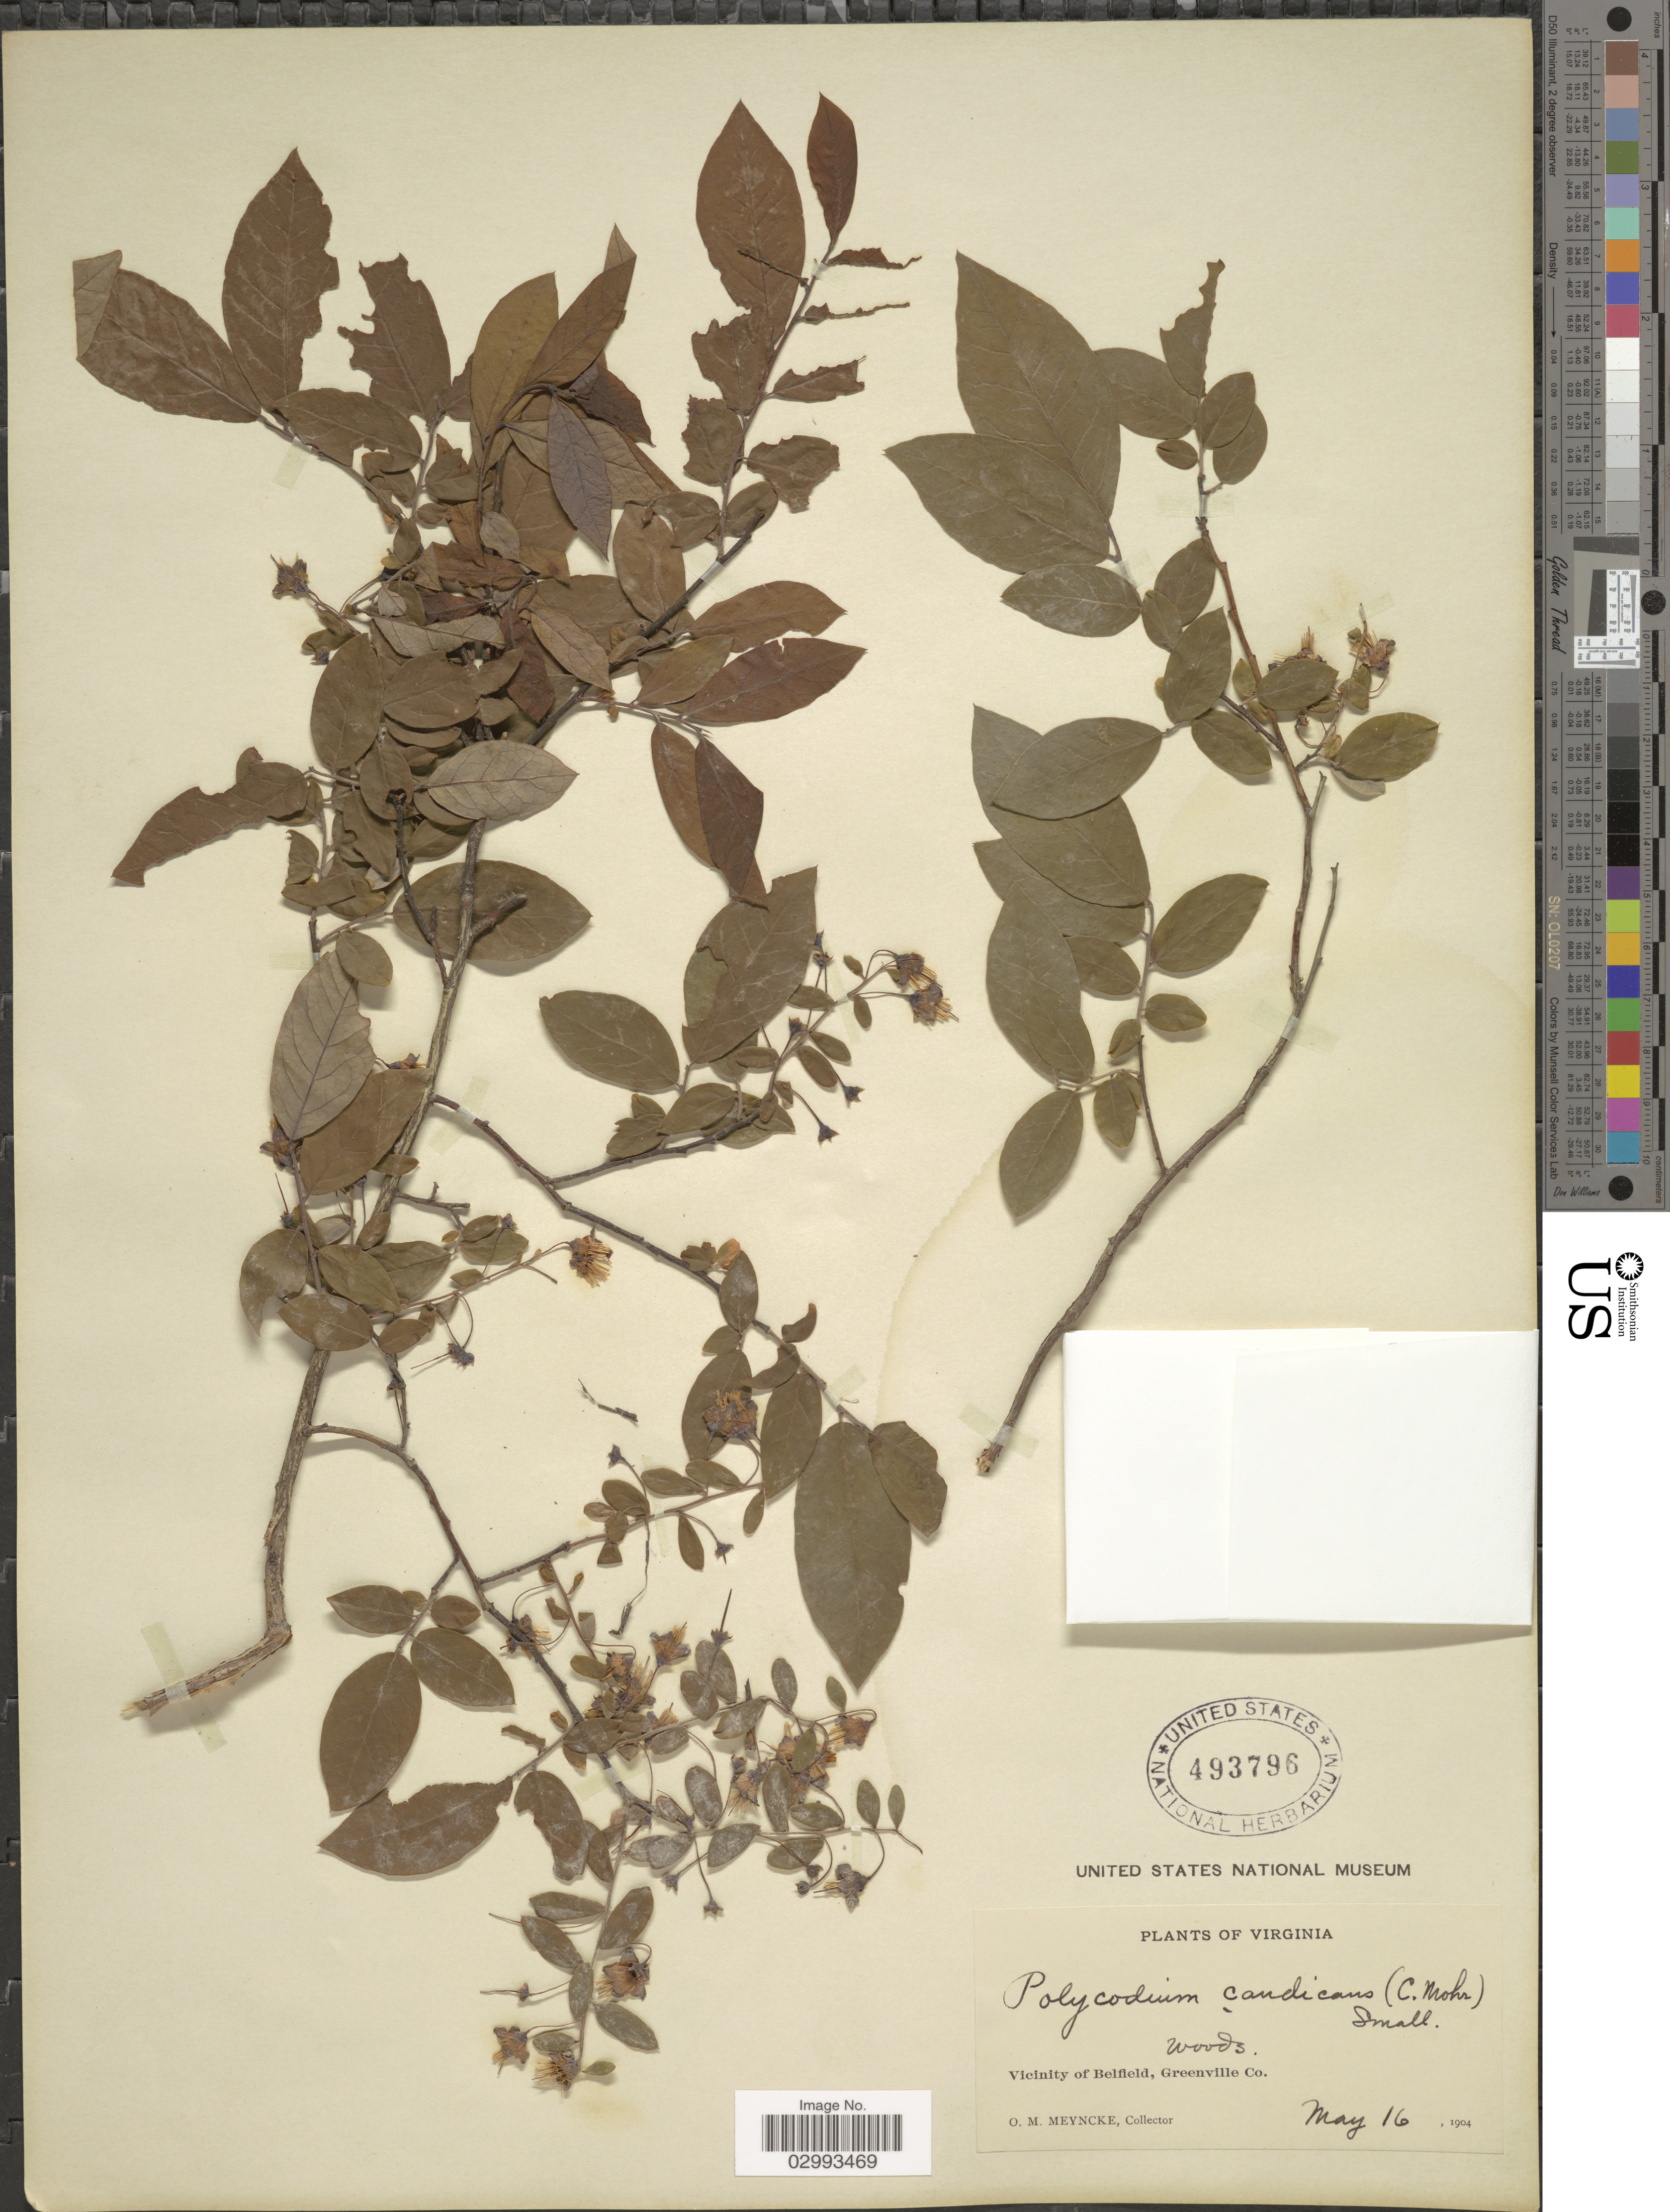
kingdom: Plantae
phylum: Tracheophyta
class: Magnoliopsida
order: Ericales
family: Ericaceae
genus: Polycodium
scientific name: Polycodium stamineum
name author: (L.) Greene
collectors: O. Meyncke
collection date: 1904-05-16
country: United States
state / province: Virginia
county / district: Greensville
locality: Vicinity of Belfield, Greenville Co.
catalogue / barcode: US 493796